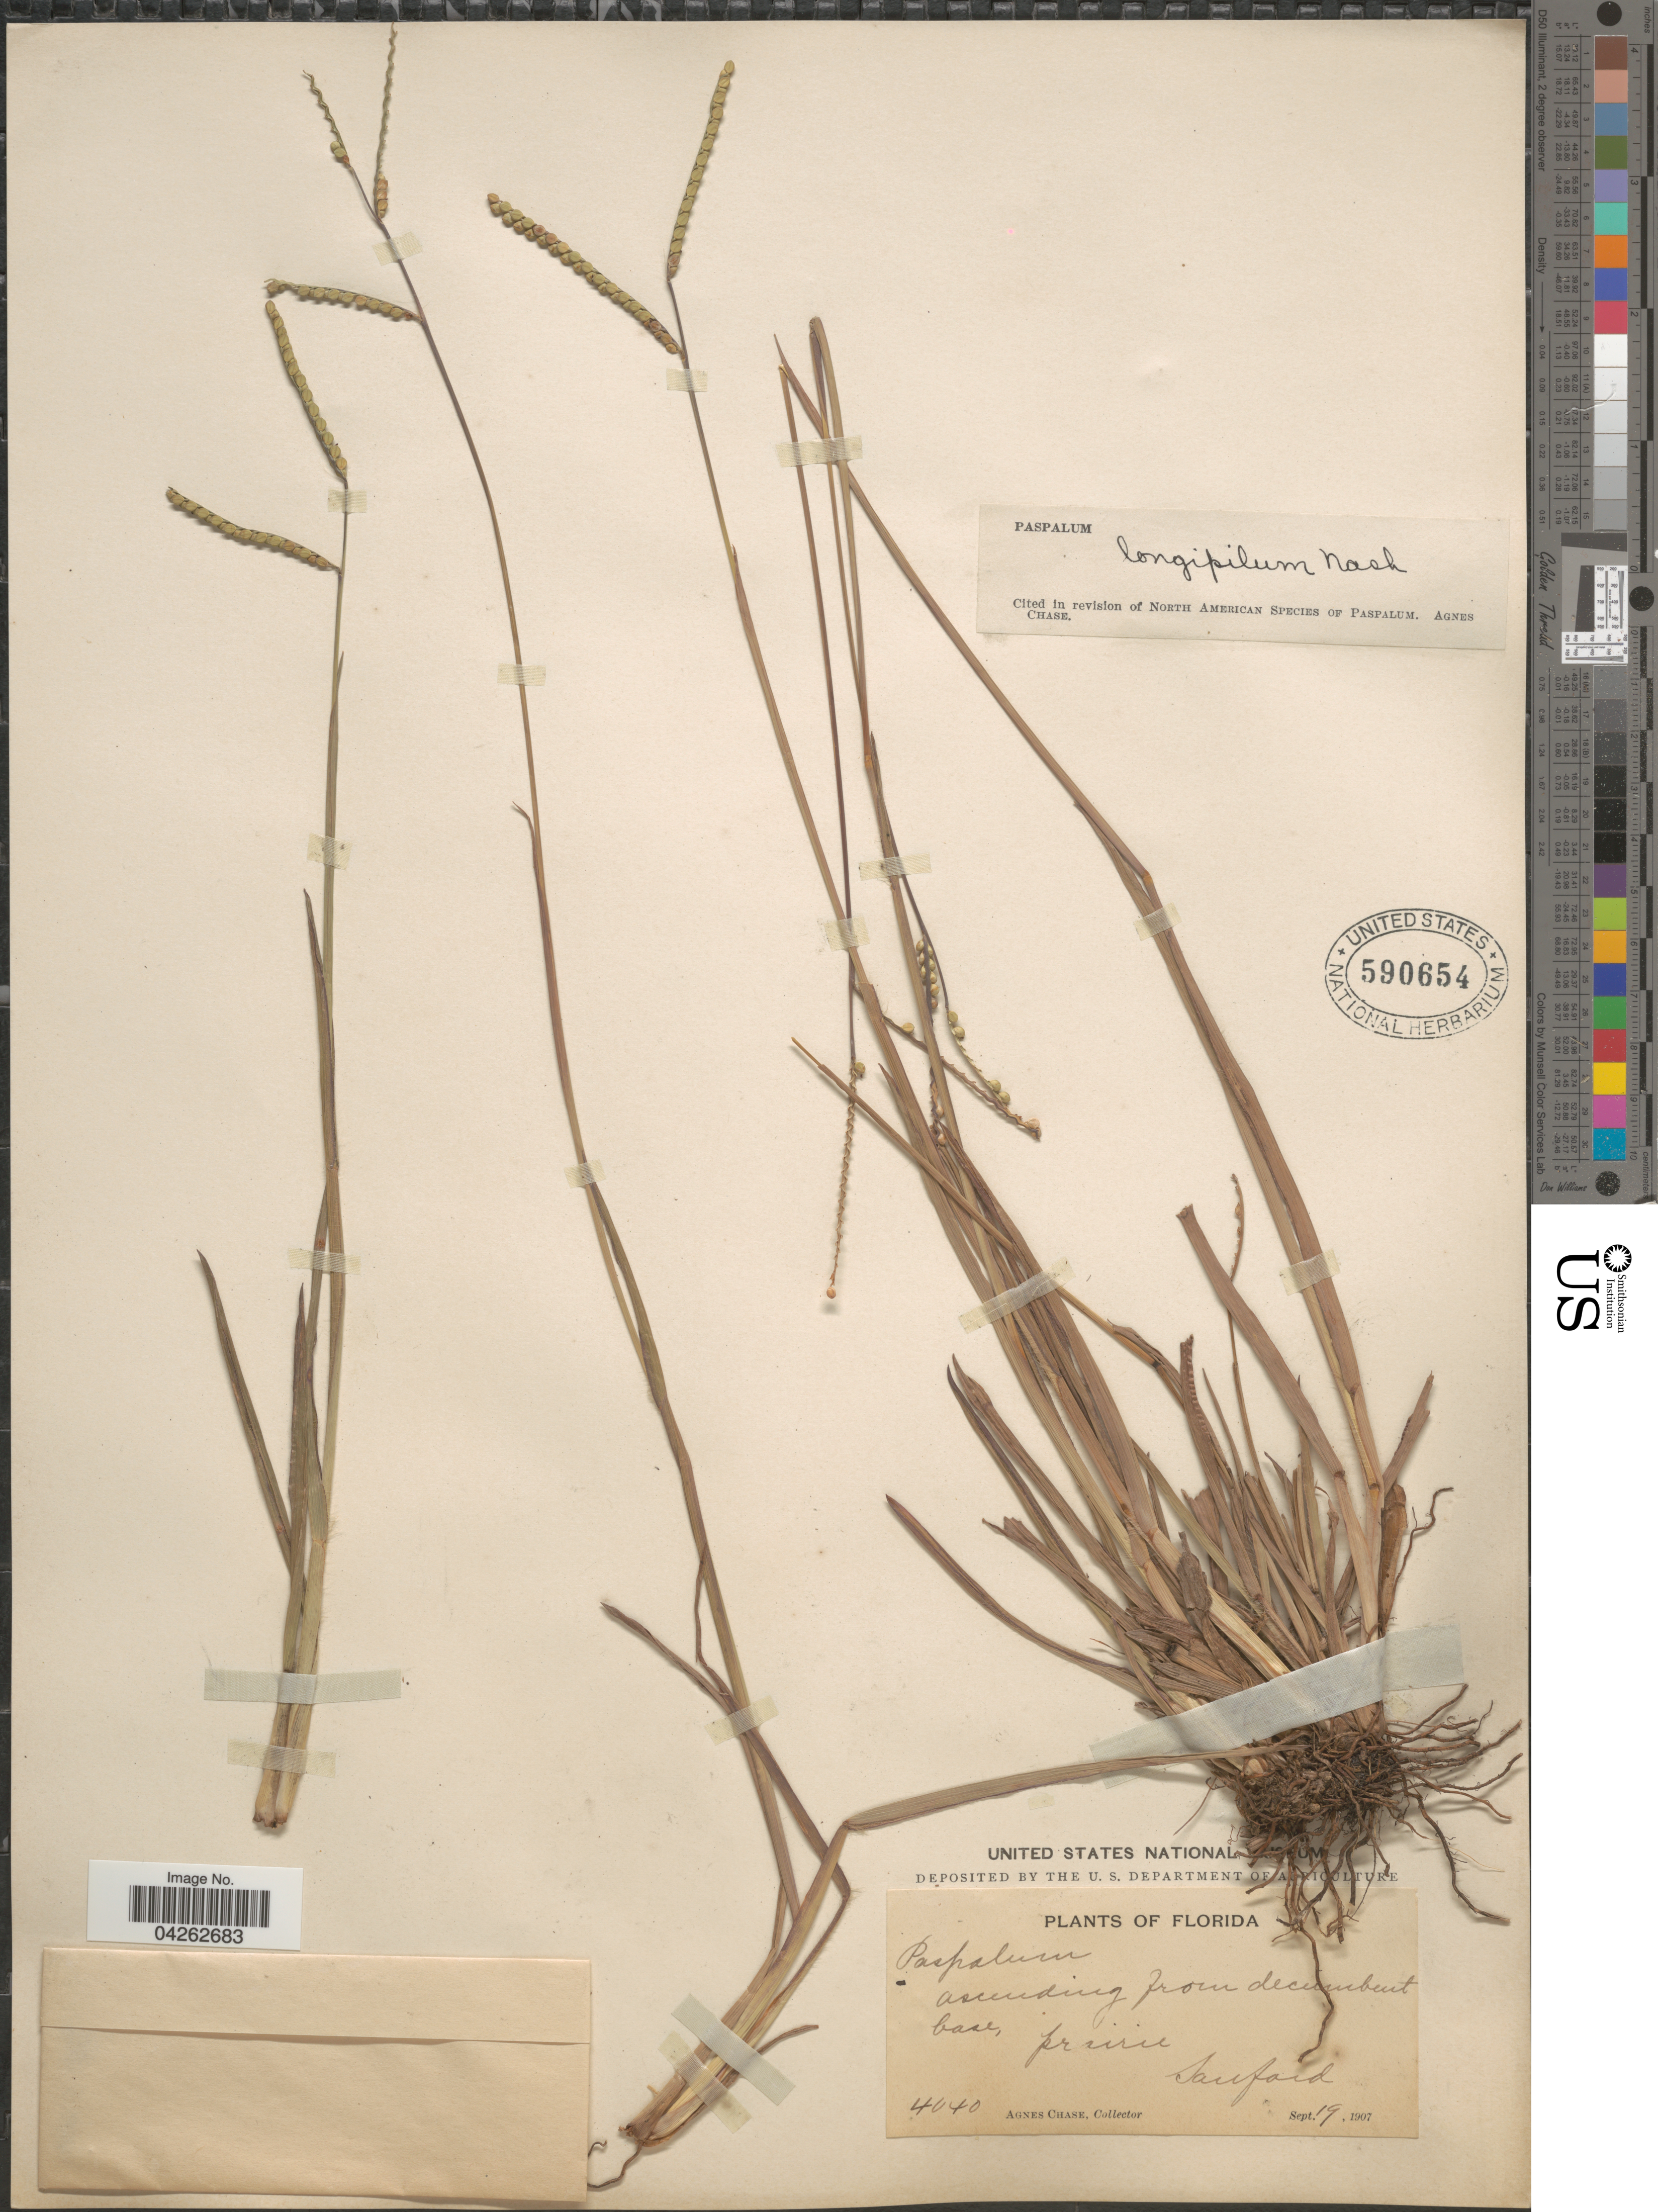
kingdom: Plantae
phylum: Tracheophyta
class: Liliopsida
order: Poales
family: Poaceae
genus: Paspalum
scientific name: Paspalum longipilum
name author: Nash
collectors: A. Chase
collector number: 4040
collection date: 1907-09-19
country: United States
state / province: Florida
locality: Prairie. Sanford.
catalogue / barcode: US 590654